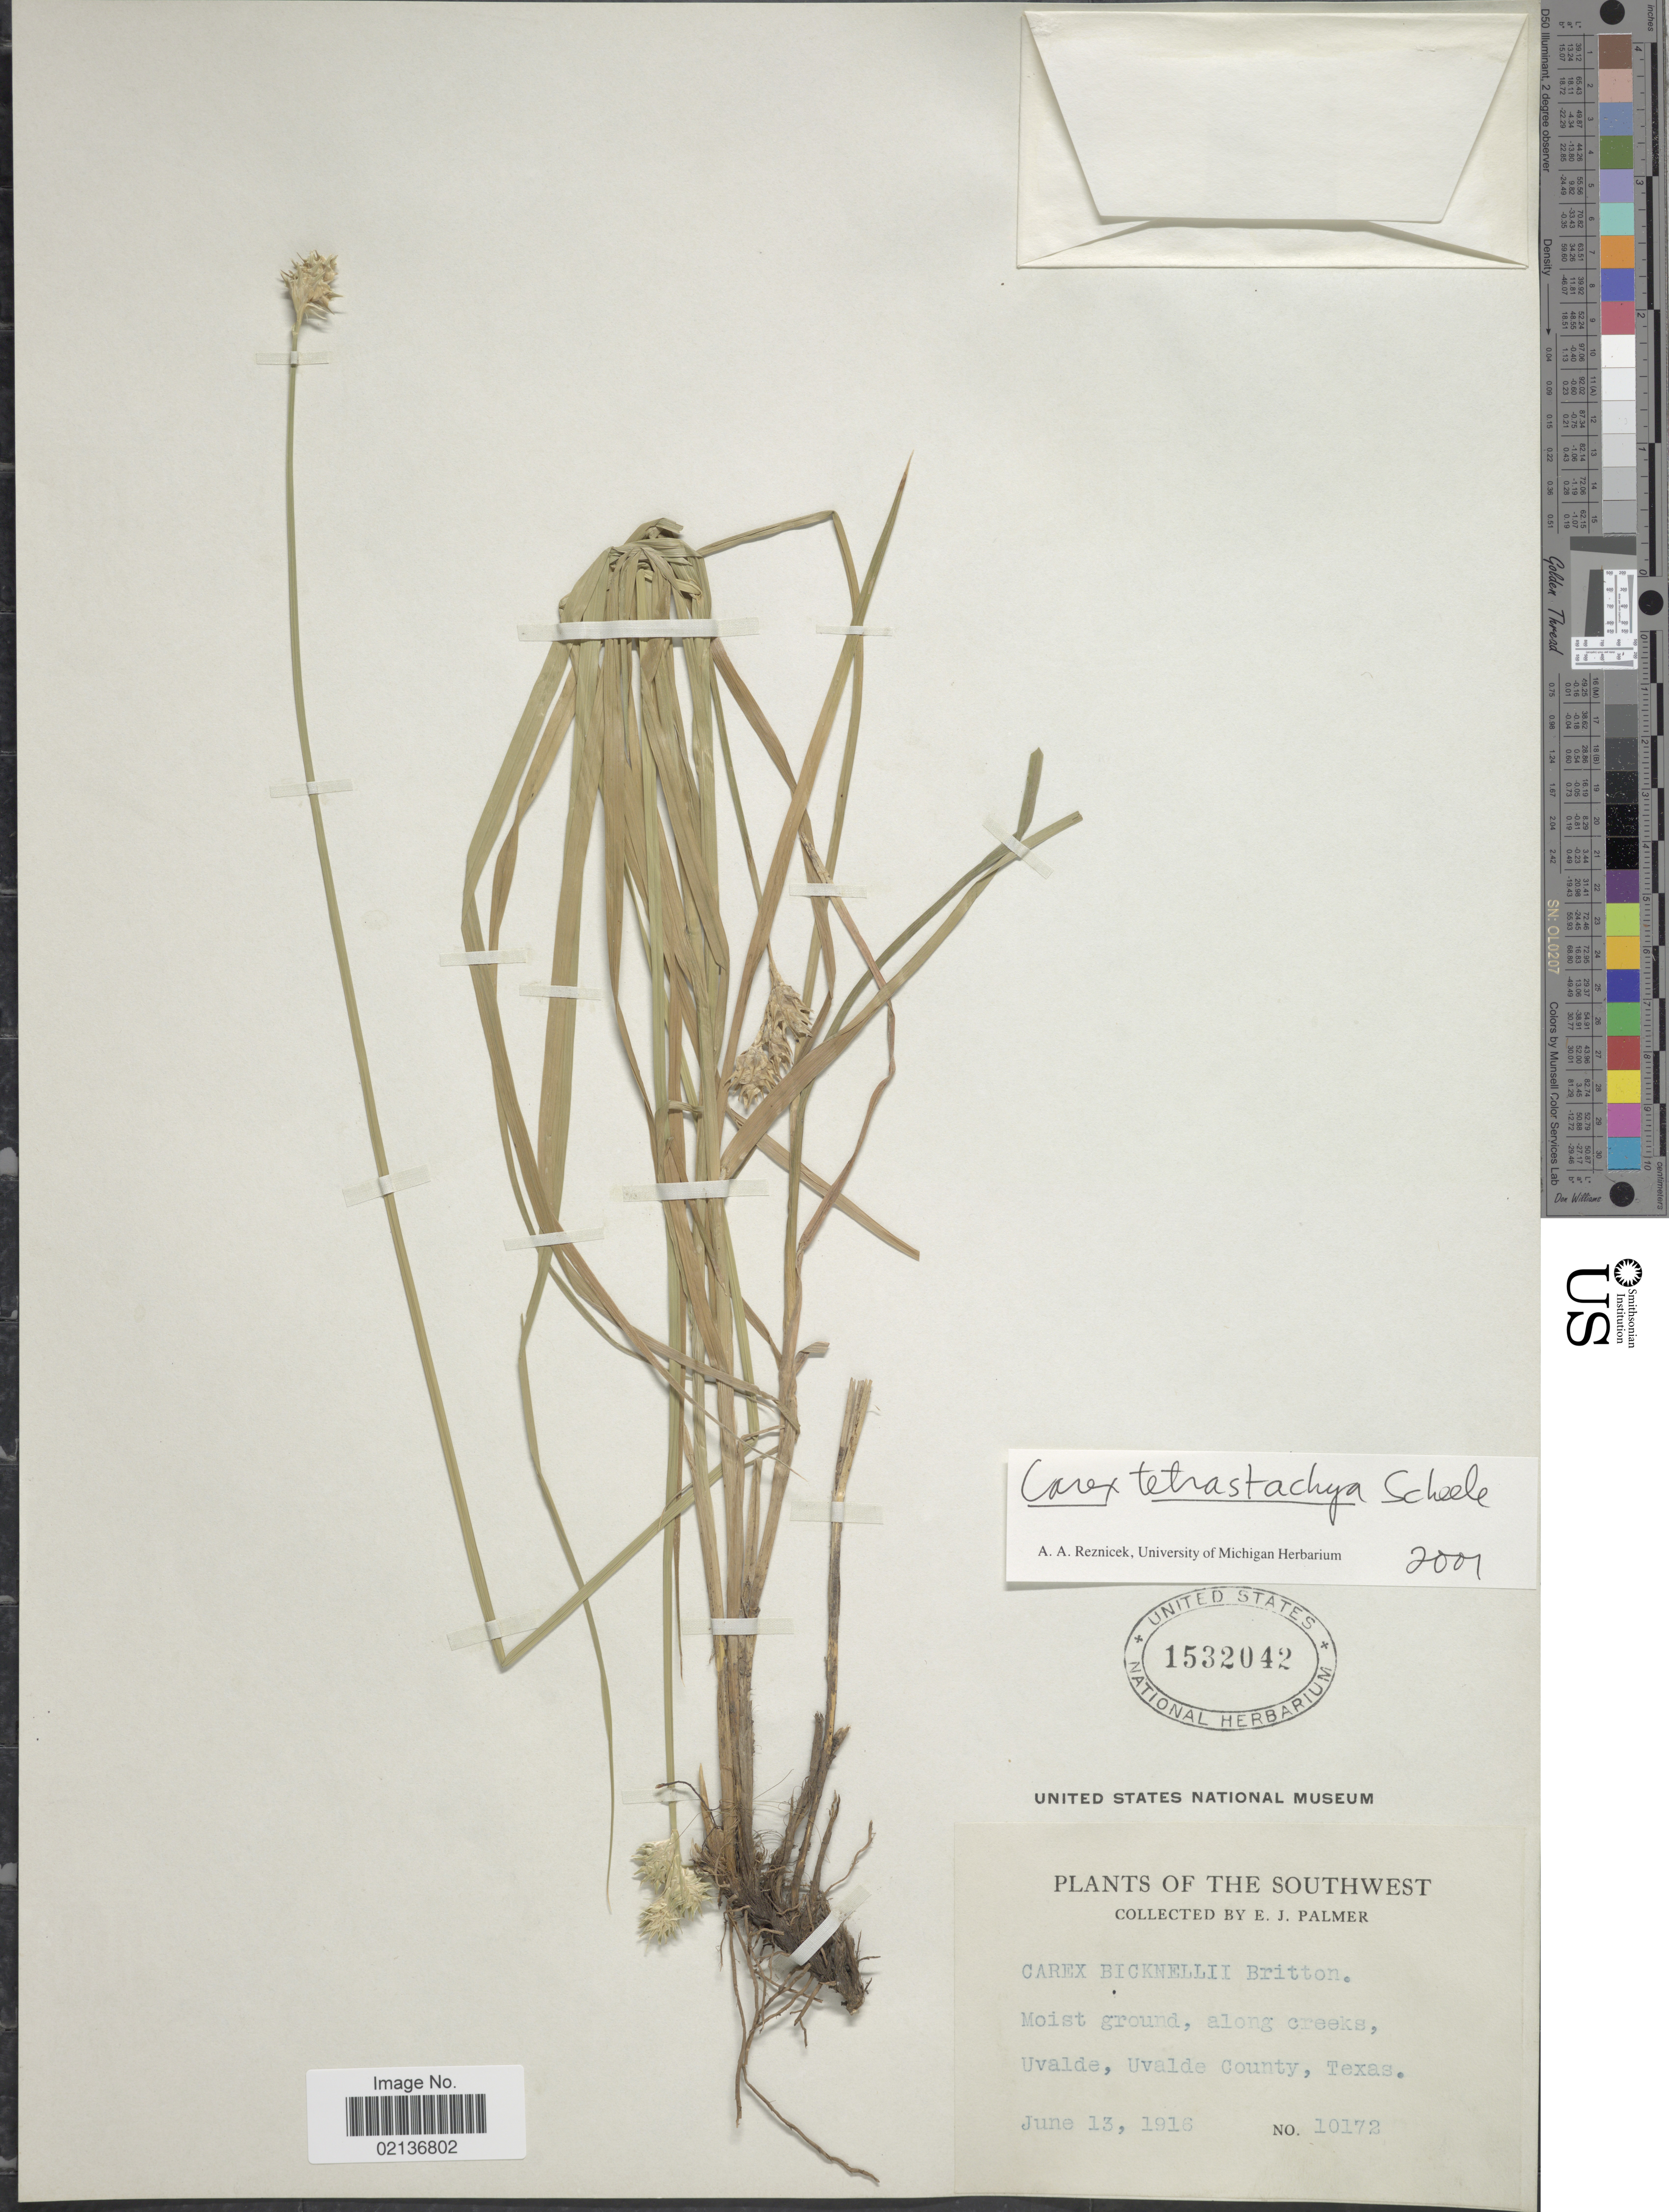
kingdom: Plantae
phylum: Tracheophyta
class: Liliopsida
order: Poales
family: Cyperaceae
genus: Carex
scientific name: Carex tetrastachya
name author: Scheele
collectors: E. J. Palmer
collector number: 10172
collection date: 1916-06-13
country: United States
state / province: Texas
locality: The Southwest, Uvalde, Uvalde County, Texas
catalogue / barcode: US 1532042